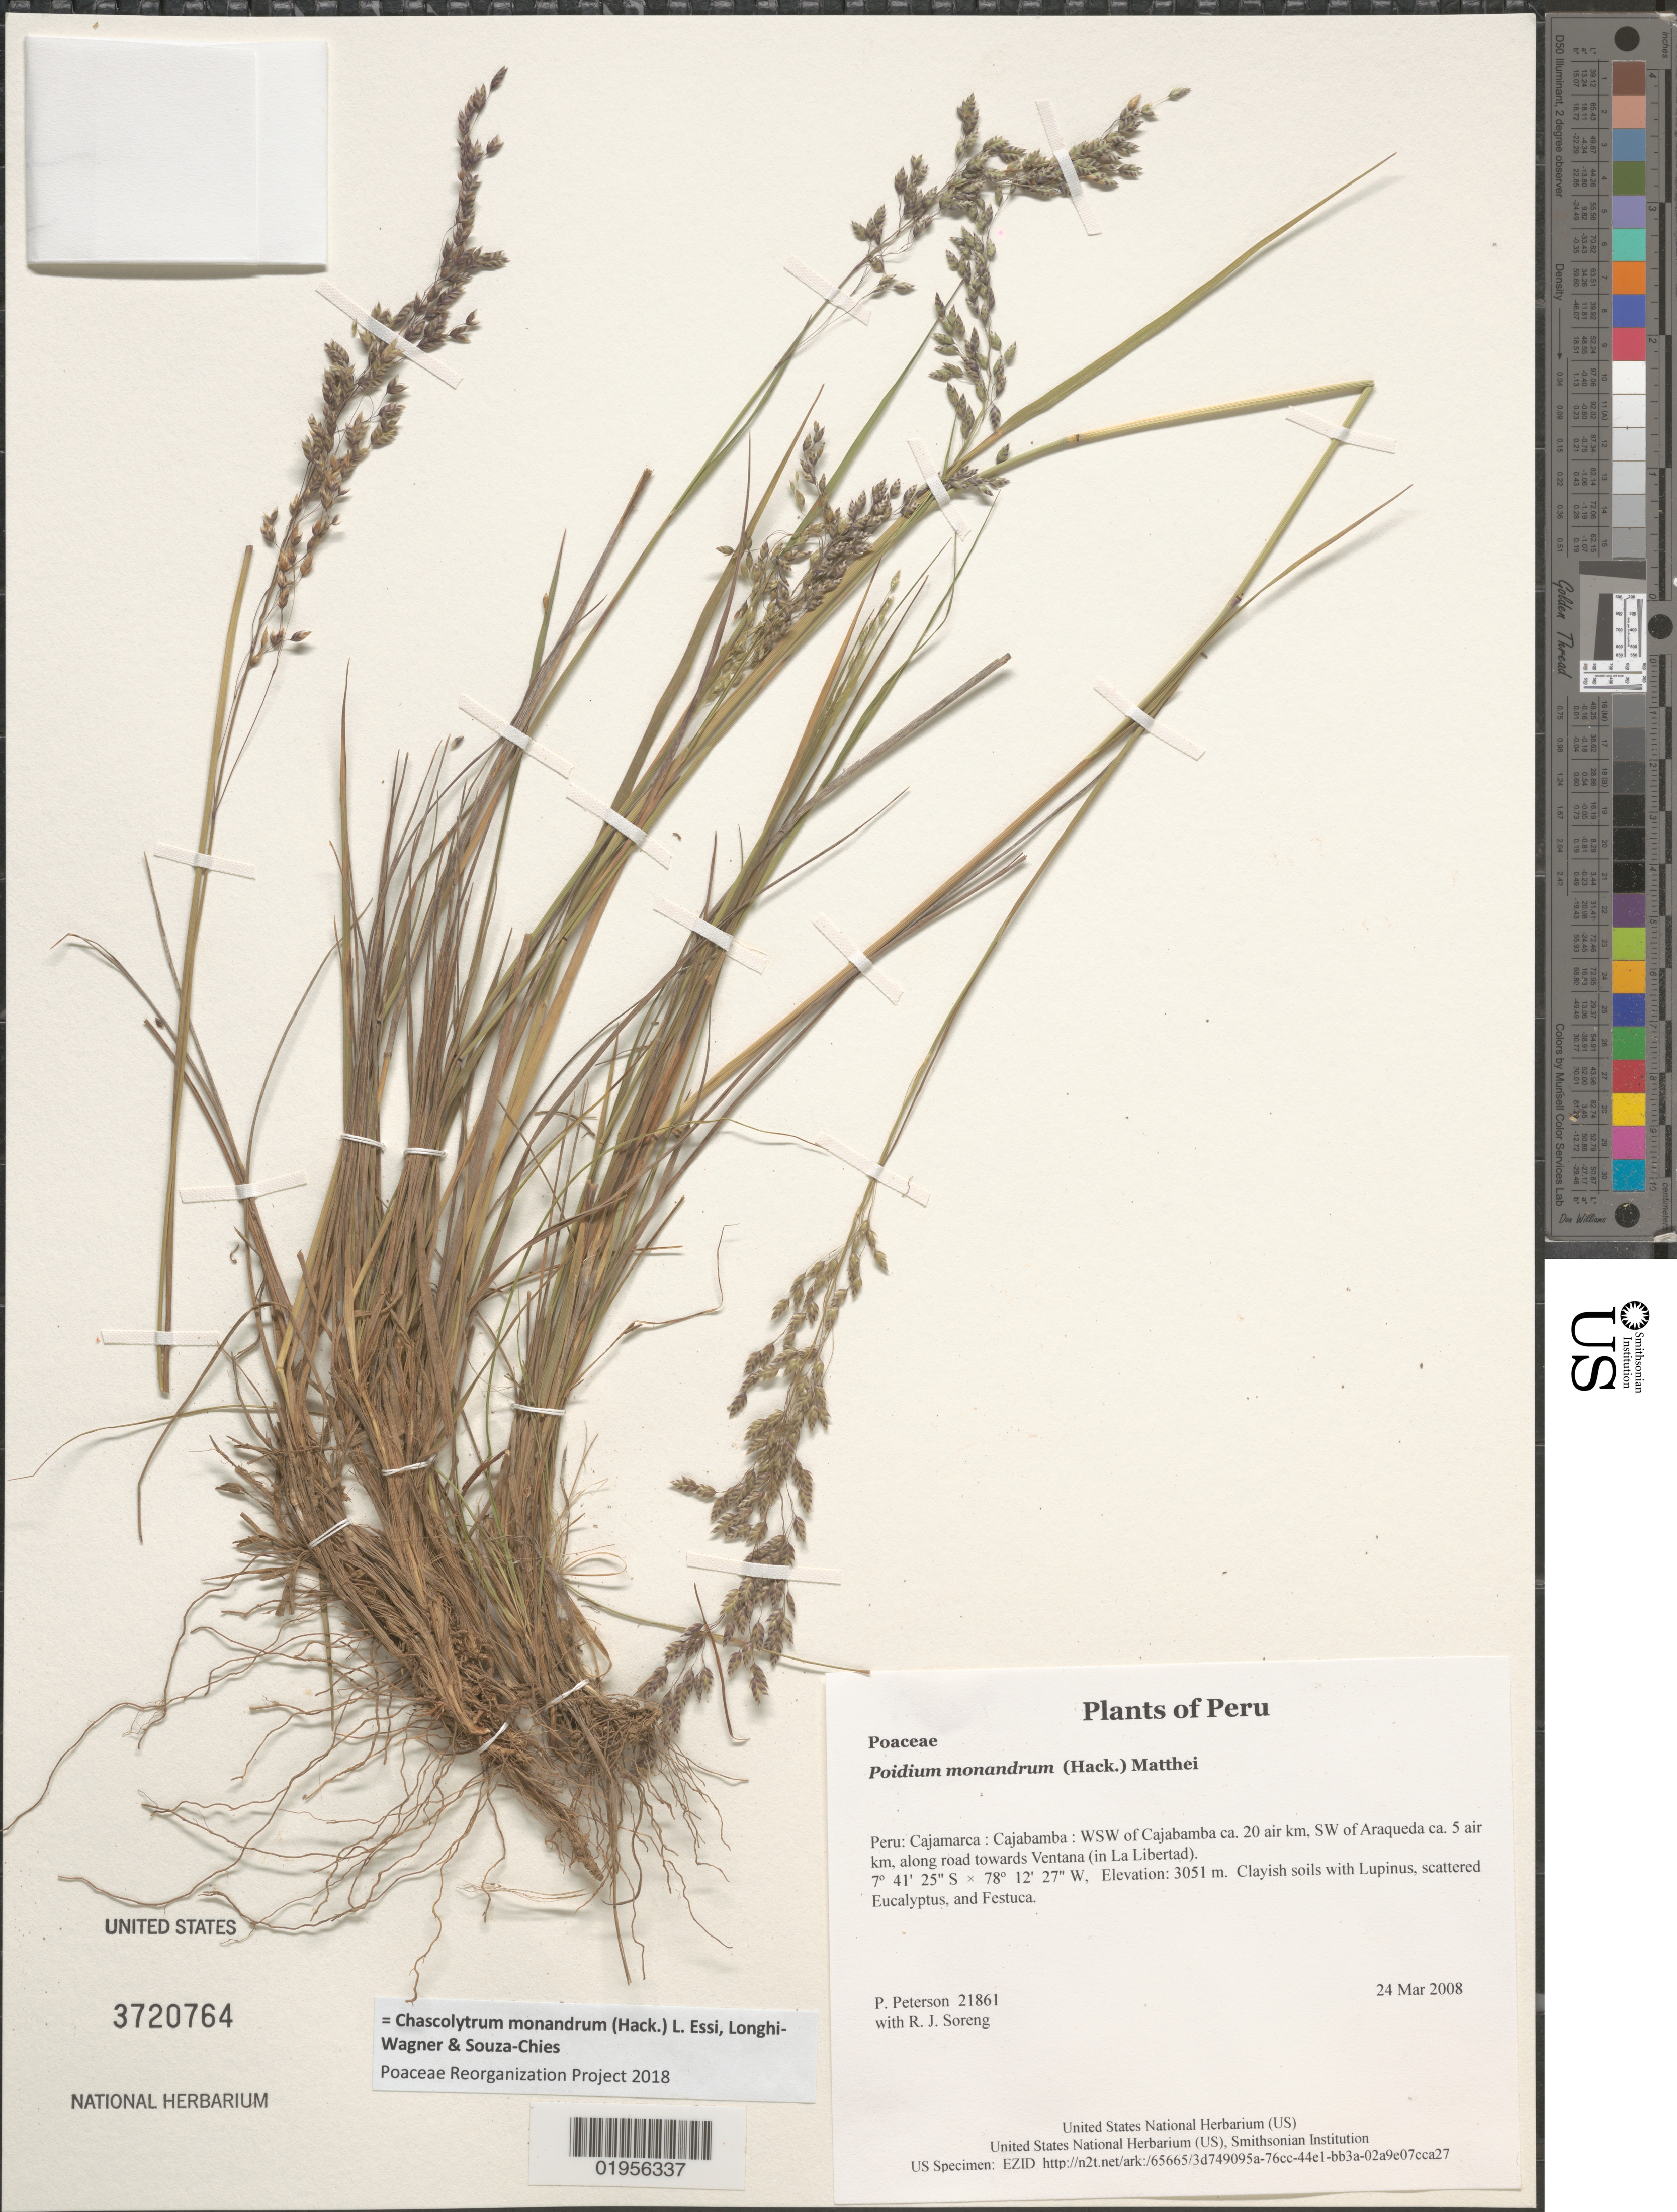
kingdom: Plantae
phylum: Tracheophyta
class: Liliopsida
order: Poales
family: Poaceae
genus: Chascolytrum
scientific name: Chascolytrum monandrum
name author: (Hack.) L. Essi et al.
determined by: Poaceae Reorganization Project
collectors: P. M. Peterson & R. J. Soreng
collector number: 21861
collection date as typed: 24 Mar 2008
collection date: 2008-03-24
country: Peru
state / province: Cajamarca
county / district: Cajabamba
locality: WSW of Cajabamba ca. 20 air km, SW of Araqueda ca. 5 air km, along road towards Ventana (in La Libertad)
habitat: Clayish soils with Lupinus, scattered Eucalyptus, and Festuca.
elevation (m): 3051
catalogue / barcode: US 3720764